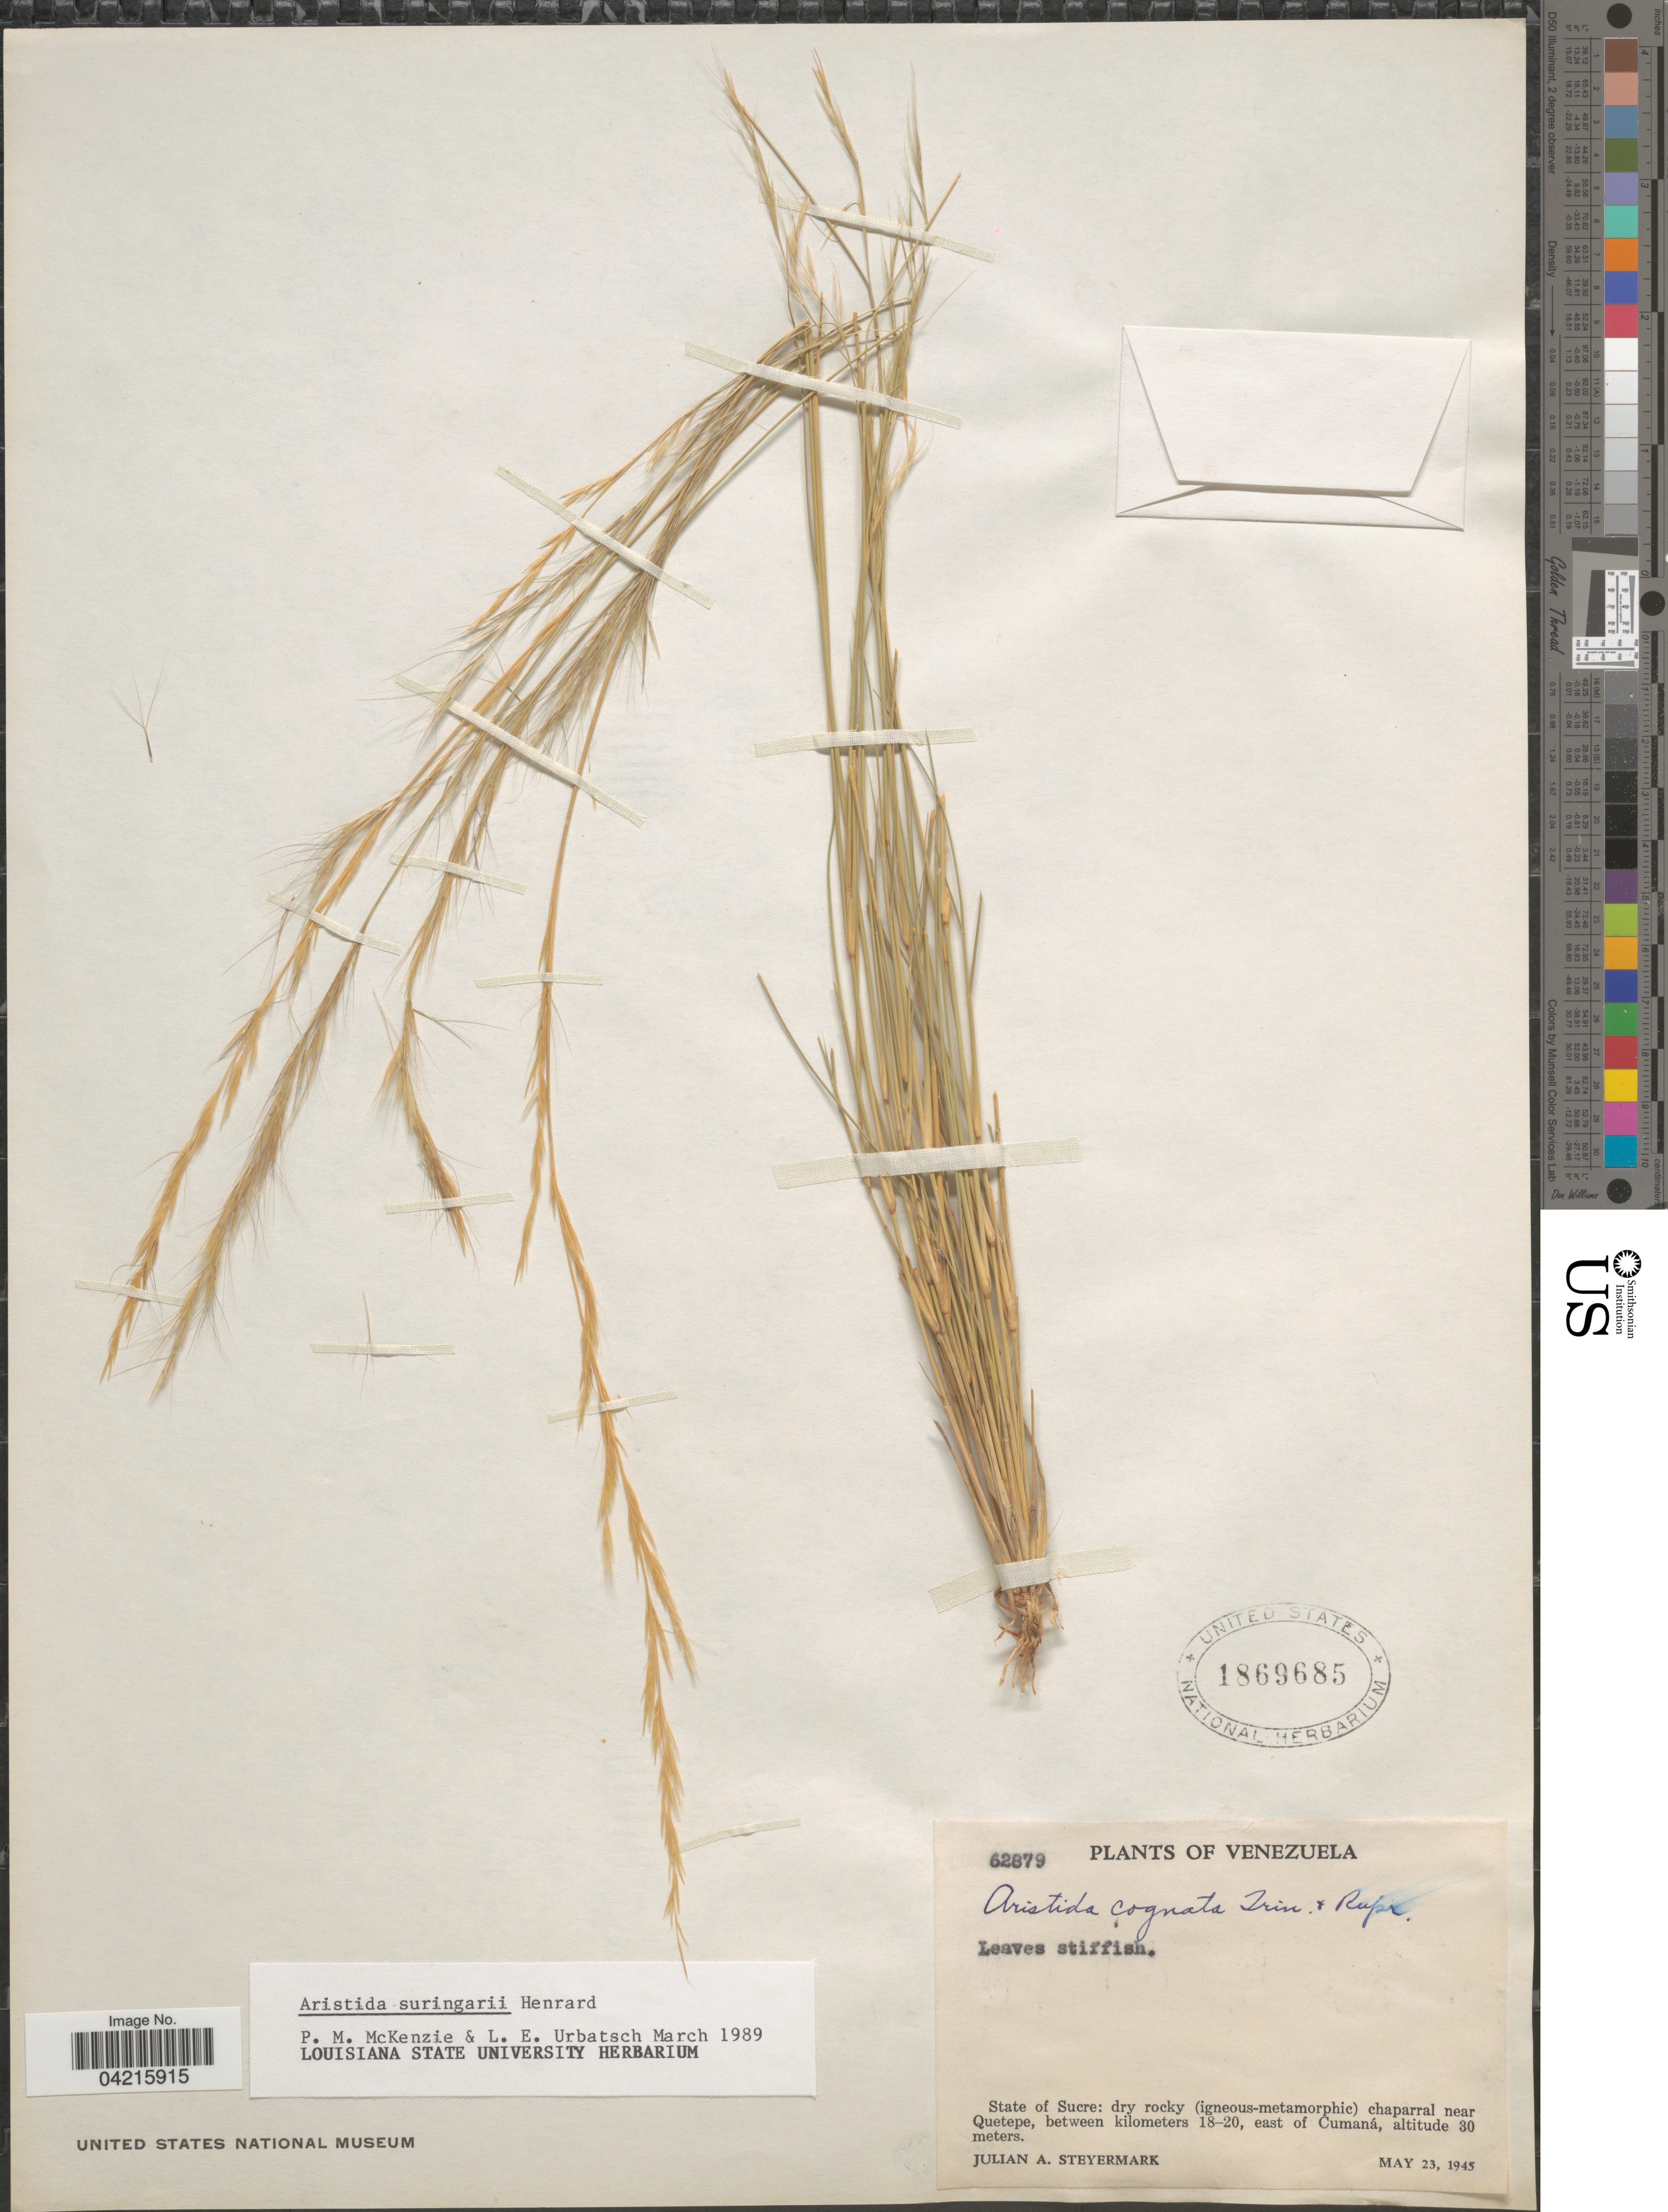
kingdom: Plantae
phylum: Tracheophyta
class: Liliopsida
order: Poales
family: Poaceae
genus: Aristida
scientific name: Aristida suringarii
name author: Henr.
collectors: J. Steyermark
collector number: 62879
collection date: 1945-05-23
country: Venezuela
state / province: Sucre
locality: Near Quetepe, between kilometers 18-20, east of Cumaná.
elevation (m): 30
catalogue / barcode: US 1869685